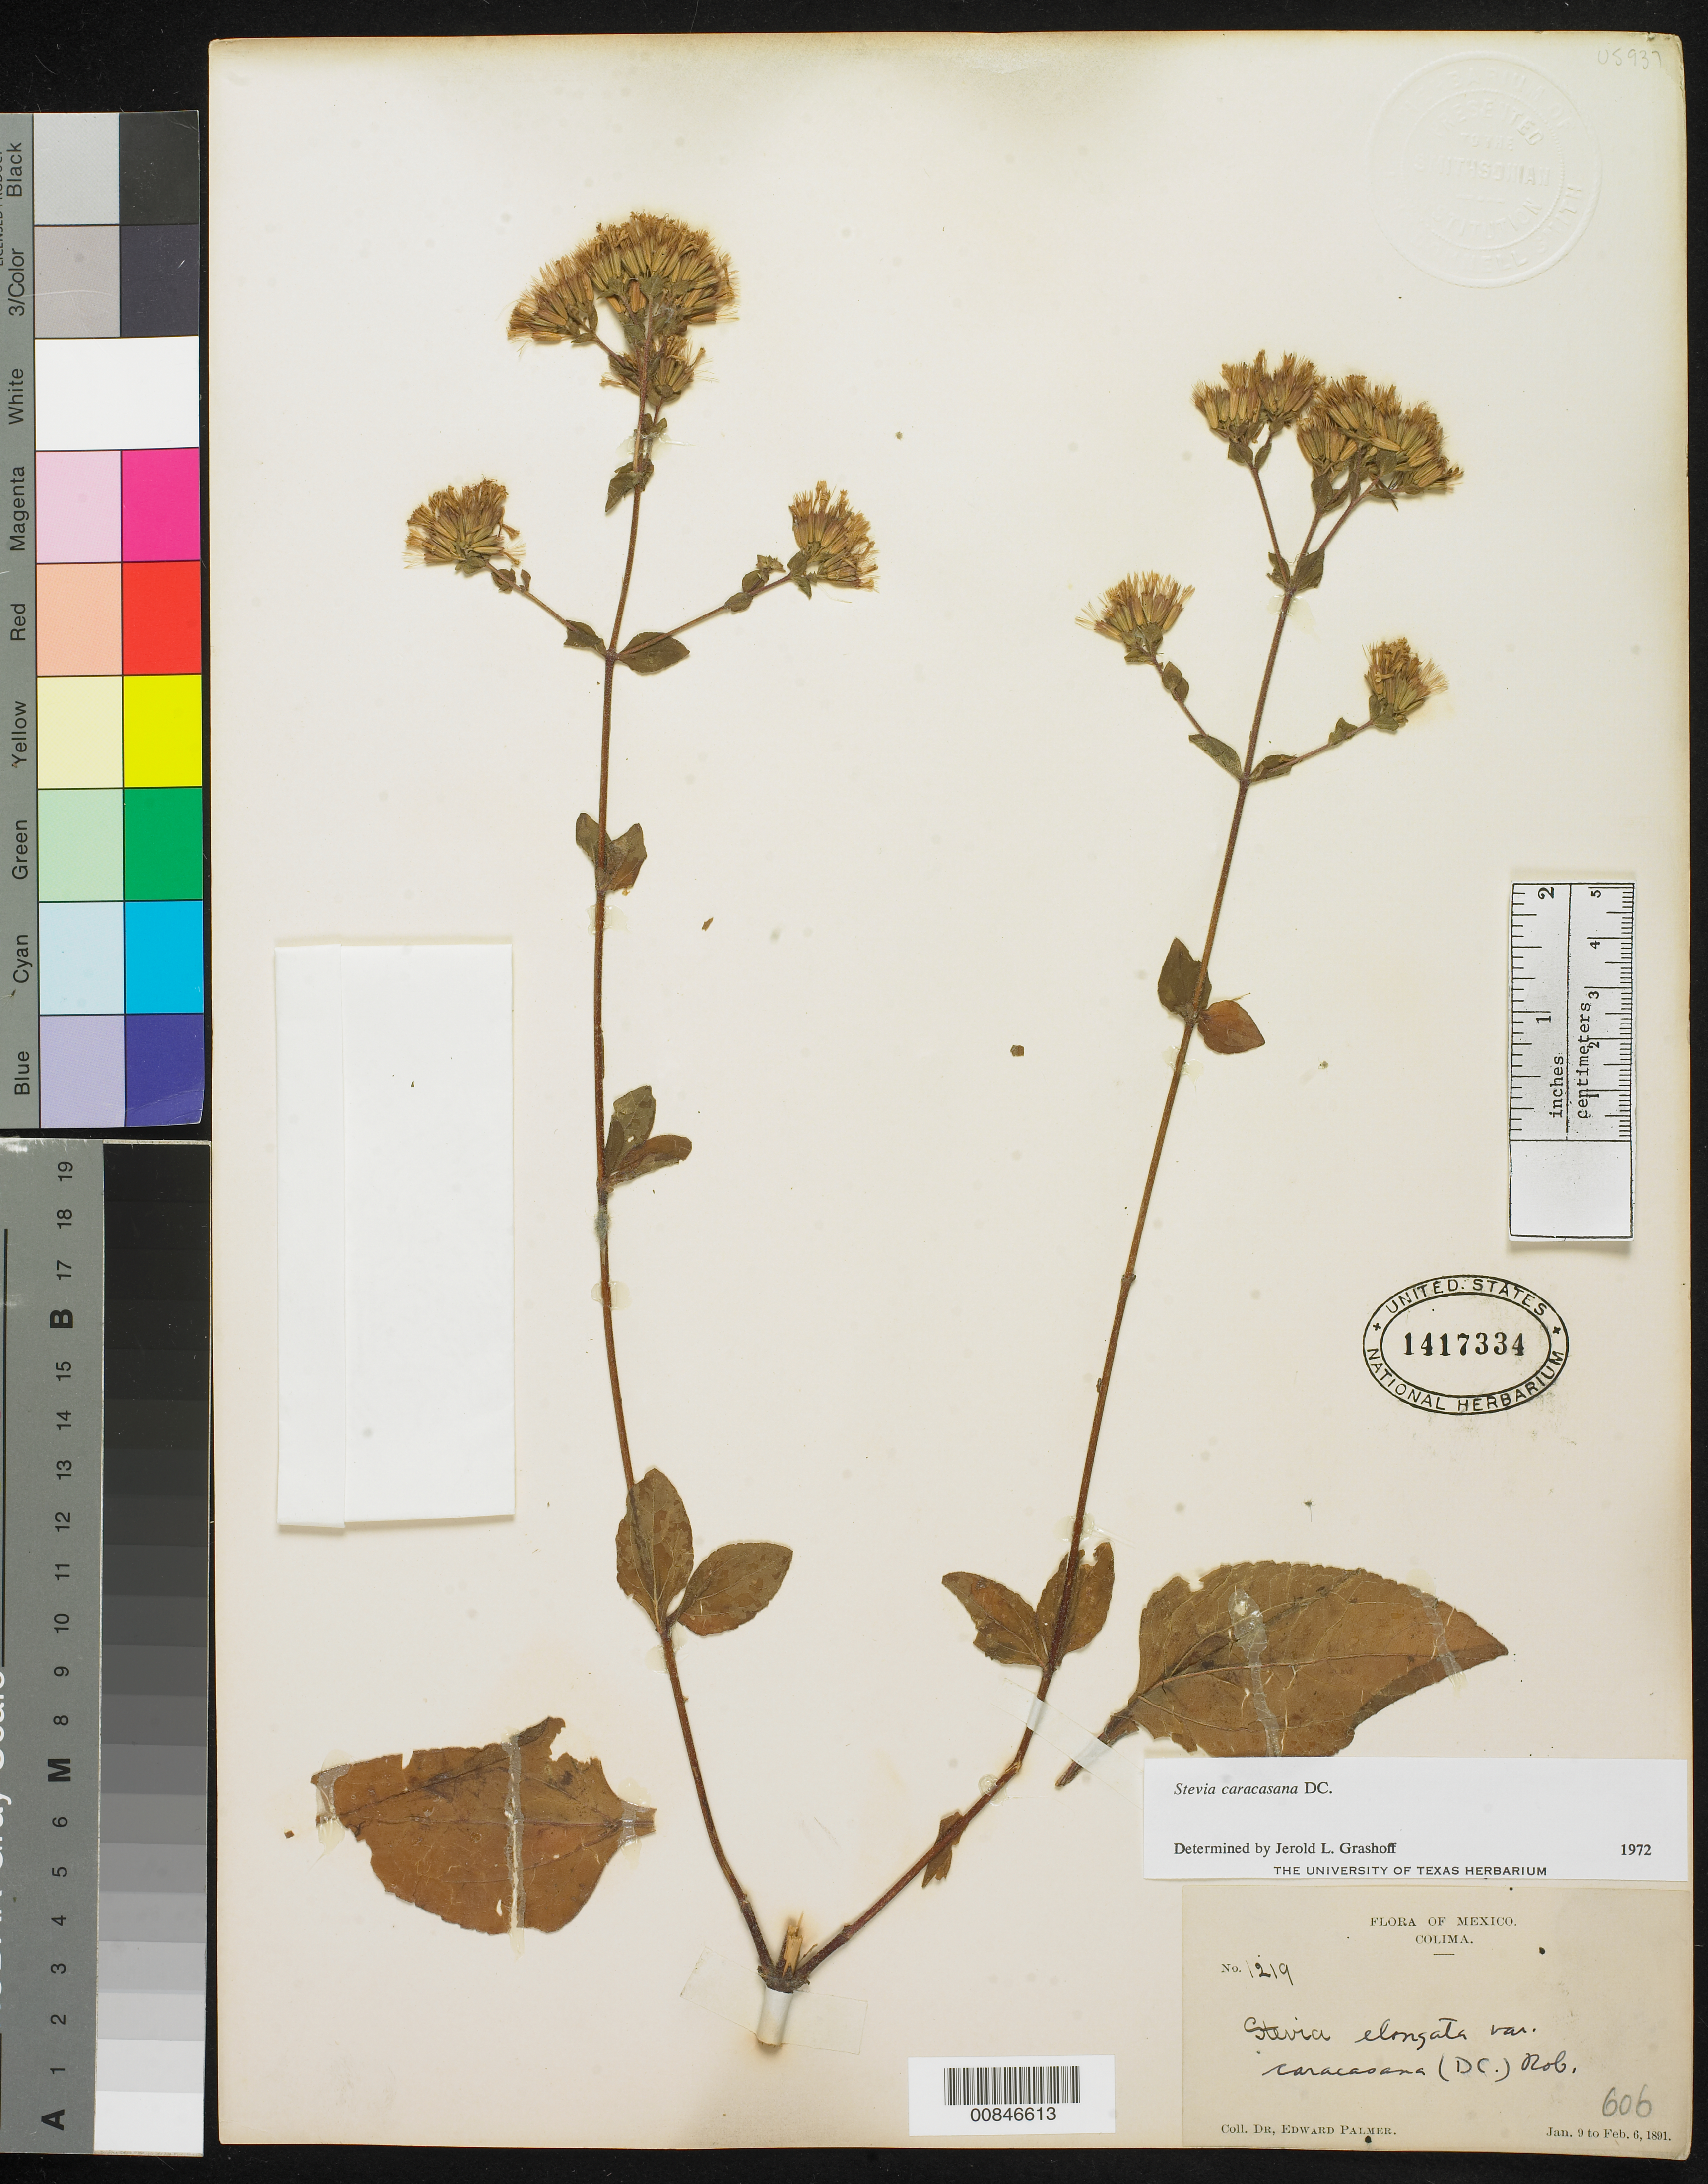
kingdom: Plantae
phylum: Tracheophyta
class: Magnoliopsida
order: Asterales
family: Asteraceae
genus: Stevia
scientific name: Stevia caracasana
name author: DC.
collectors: E. Palmer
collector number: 1219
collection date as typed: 09 Jan 1891 to 06 Feb 1891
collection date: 1891-01-09/1891-02-06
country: Mexico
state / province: Colima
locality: Colima.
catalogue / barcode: US 1417334